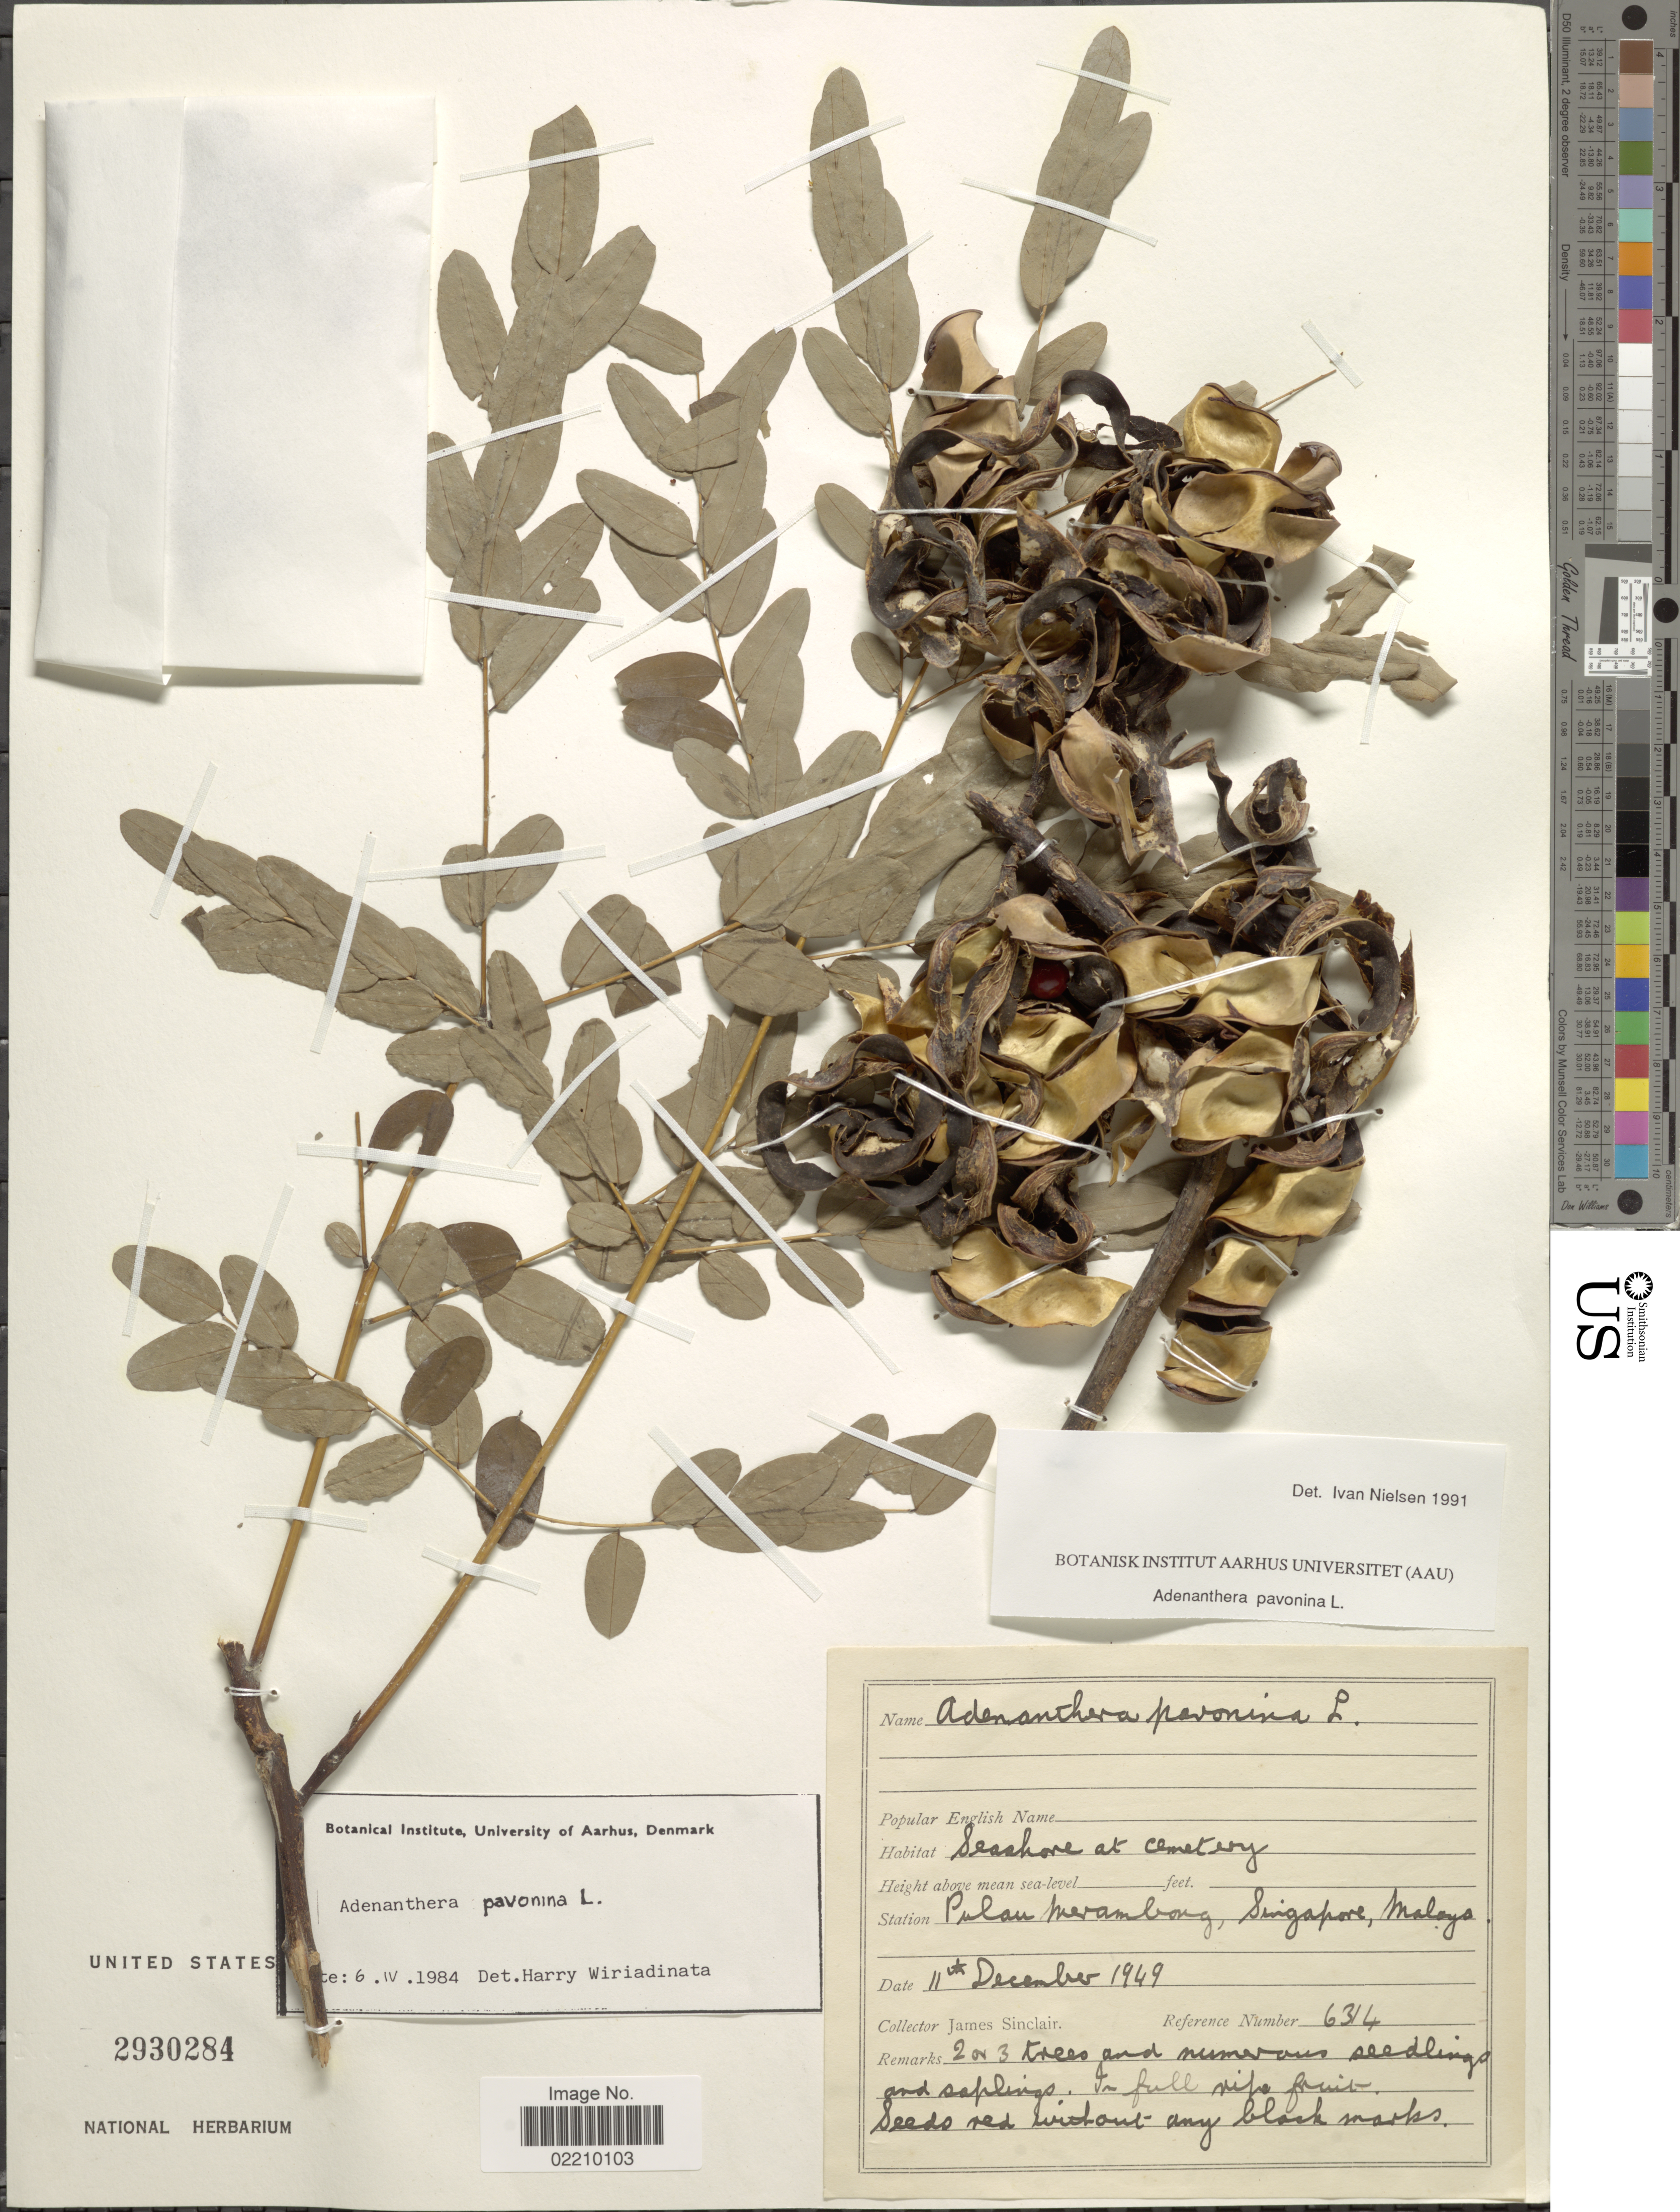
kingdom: Plantae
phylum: Tracheophyta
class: Magnoliopsida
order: Fabales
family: Fabaceae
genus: Adenanthera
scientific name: Adenanthera pavonina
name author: L.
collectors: J. Sinclair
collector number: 6314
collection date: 1949-12-11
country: Singapore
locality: Palau Merambong, Singapore, Malaya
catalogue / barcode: US 2930284